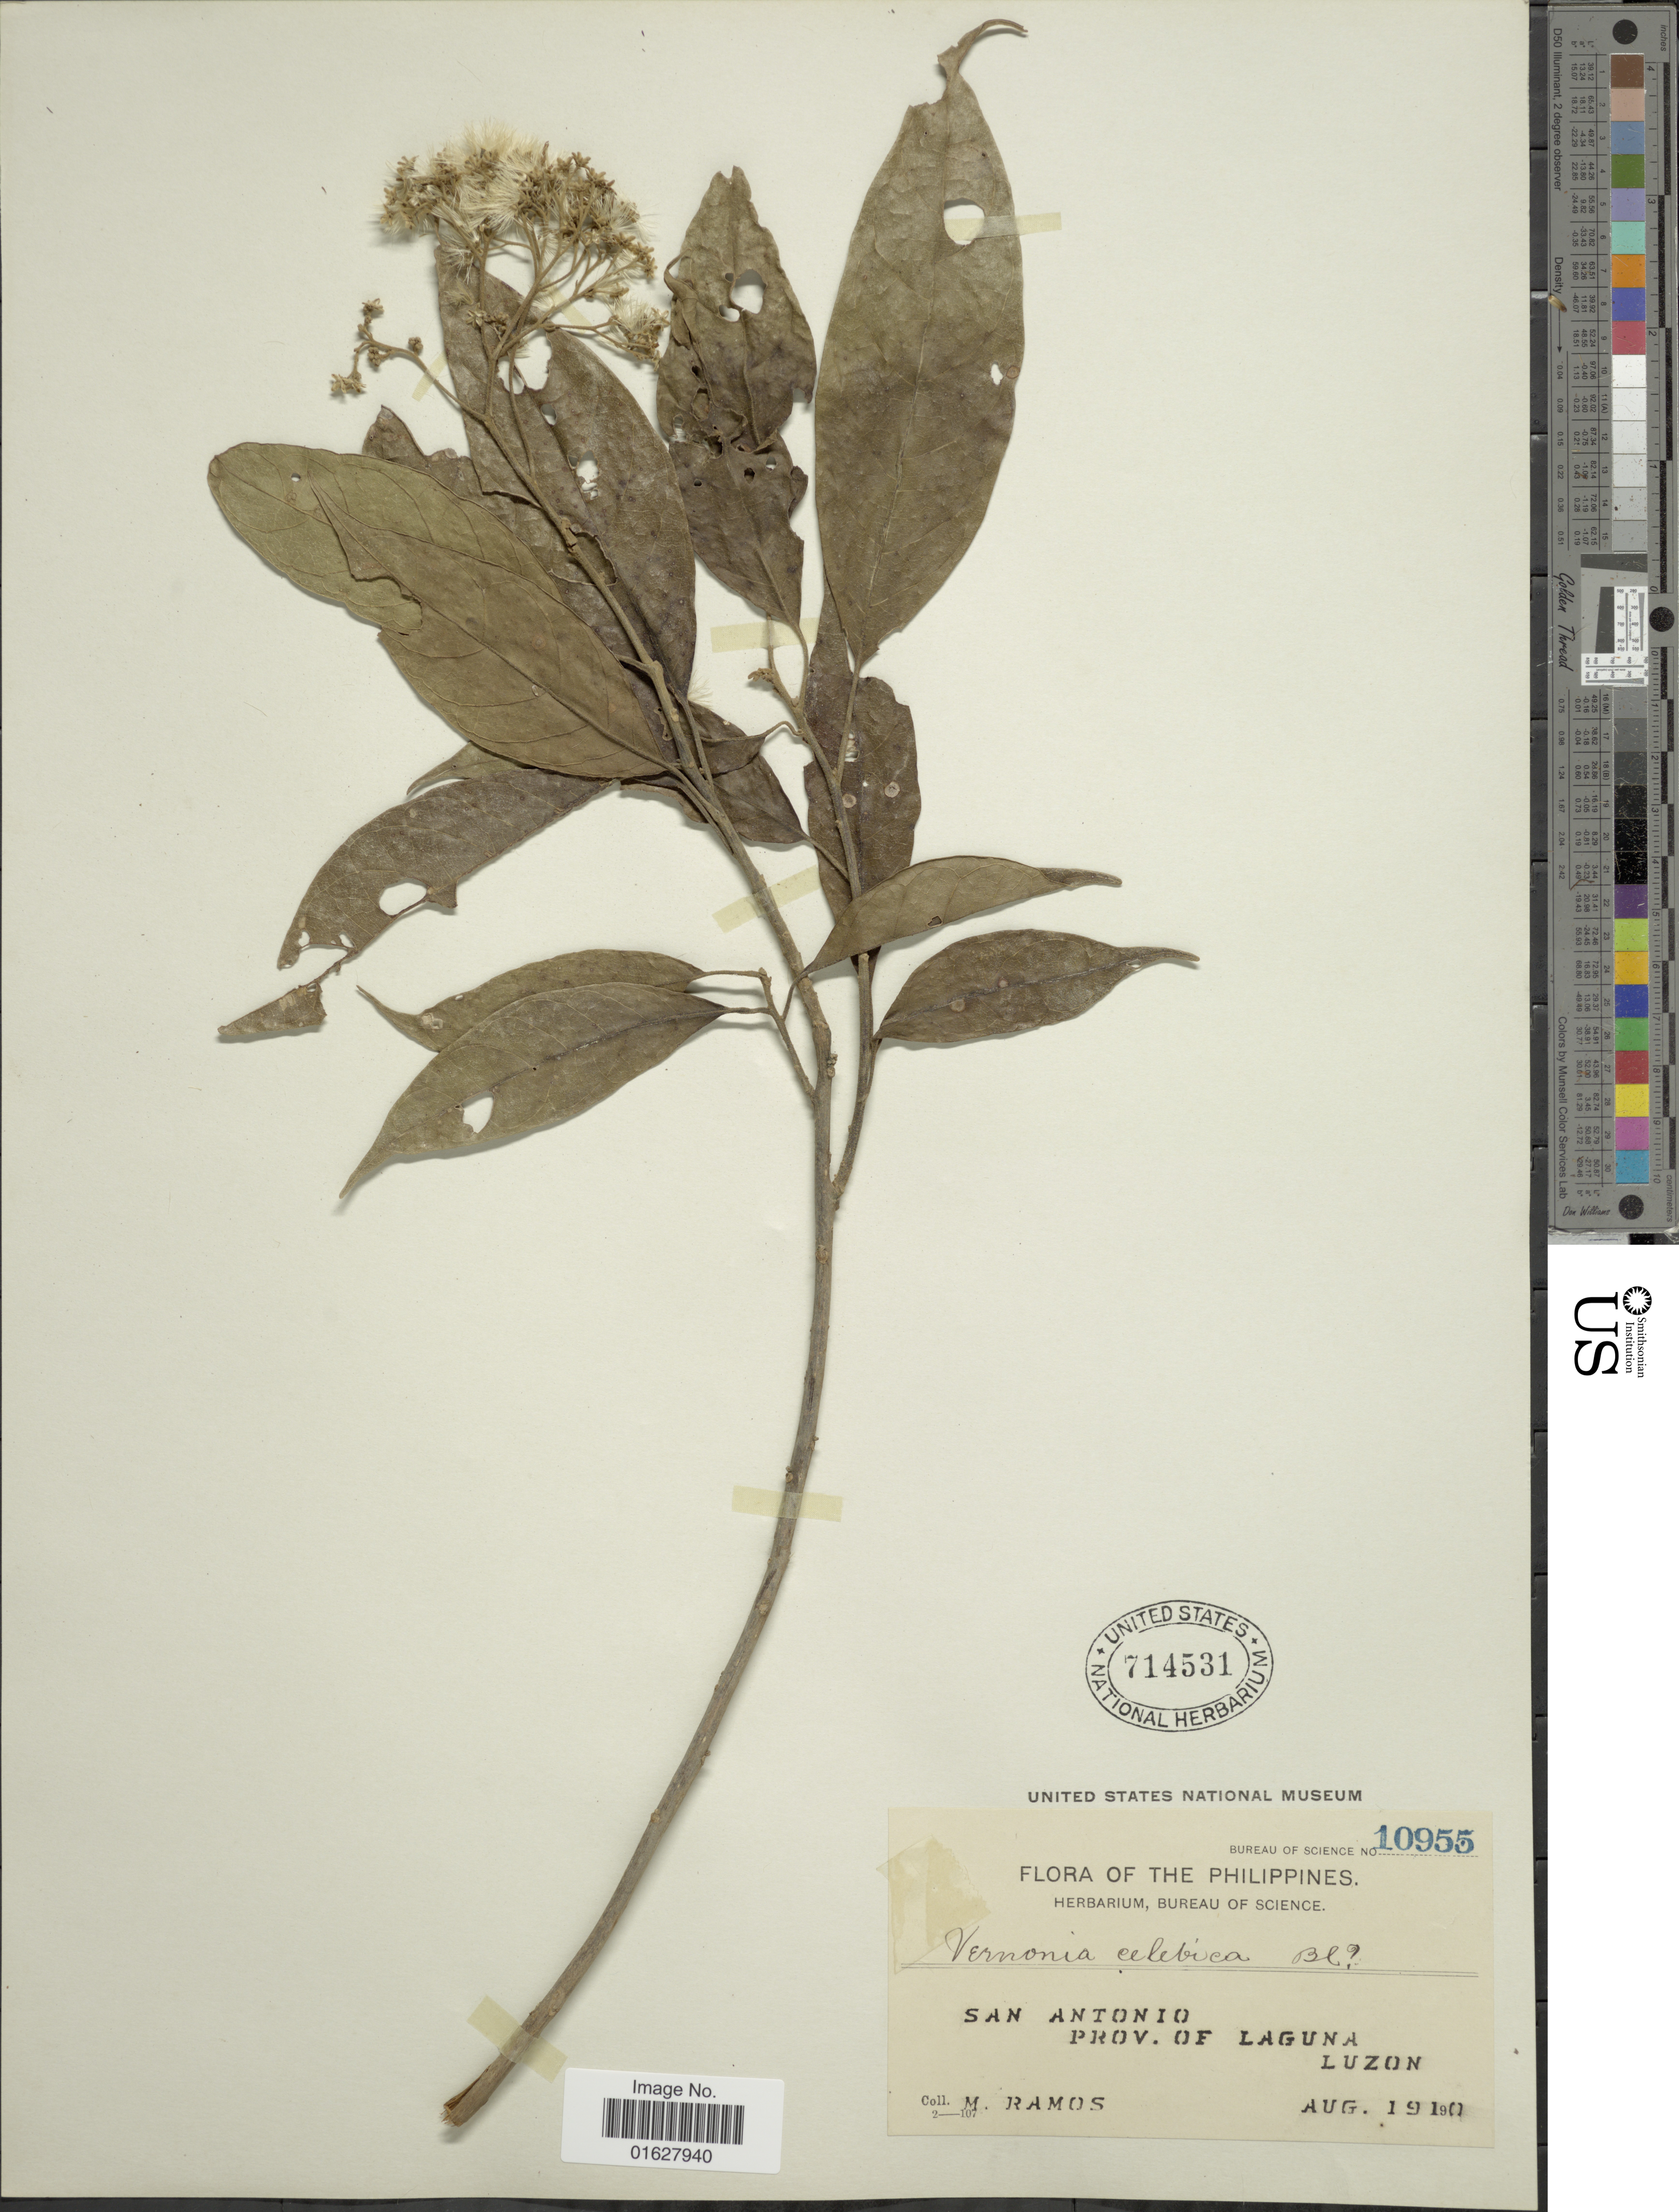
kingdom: Plantae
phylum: Tracheophyta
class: Magnoliopsida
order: Asterales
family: Asteraceae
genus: Strobocalyx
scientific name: Strobocalyx arborea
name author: (Buch.-Ham.) Sch. Bip.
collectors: M. Ramos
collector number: Bureau of Science 10955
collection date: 1910-08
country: Philippines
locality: The Philippines. San Antonio. Prov. of Laguna. Luzon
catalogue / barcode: US 714513